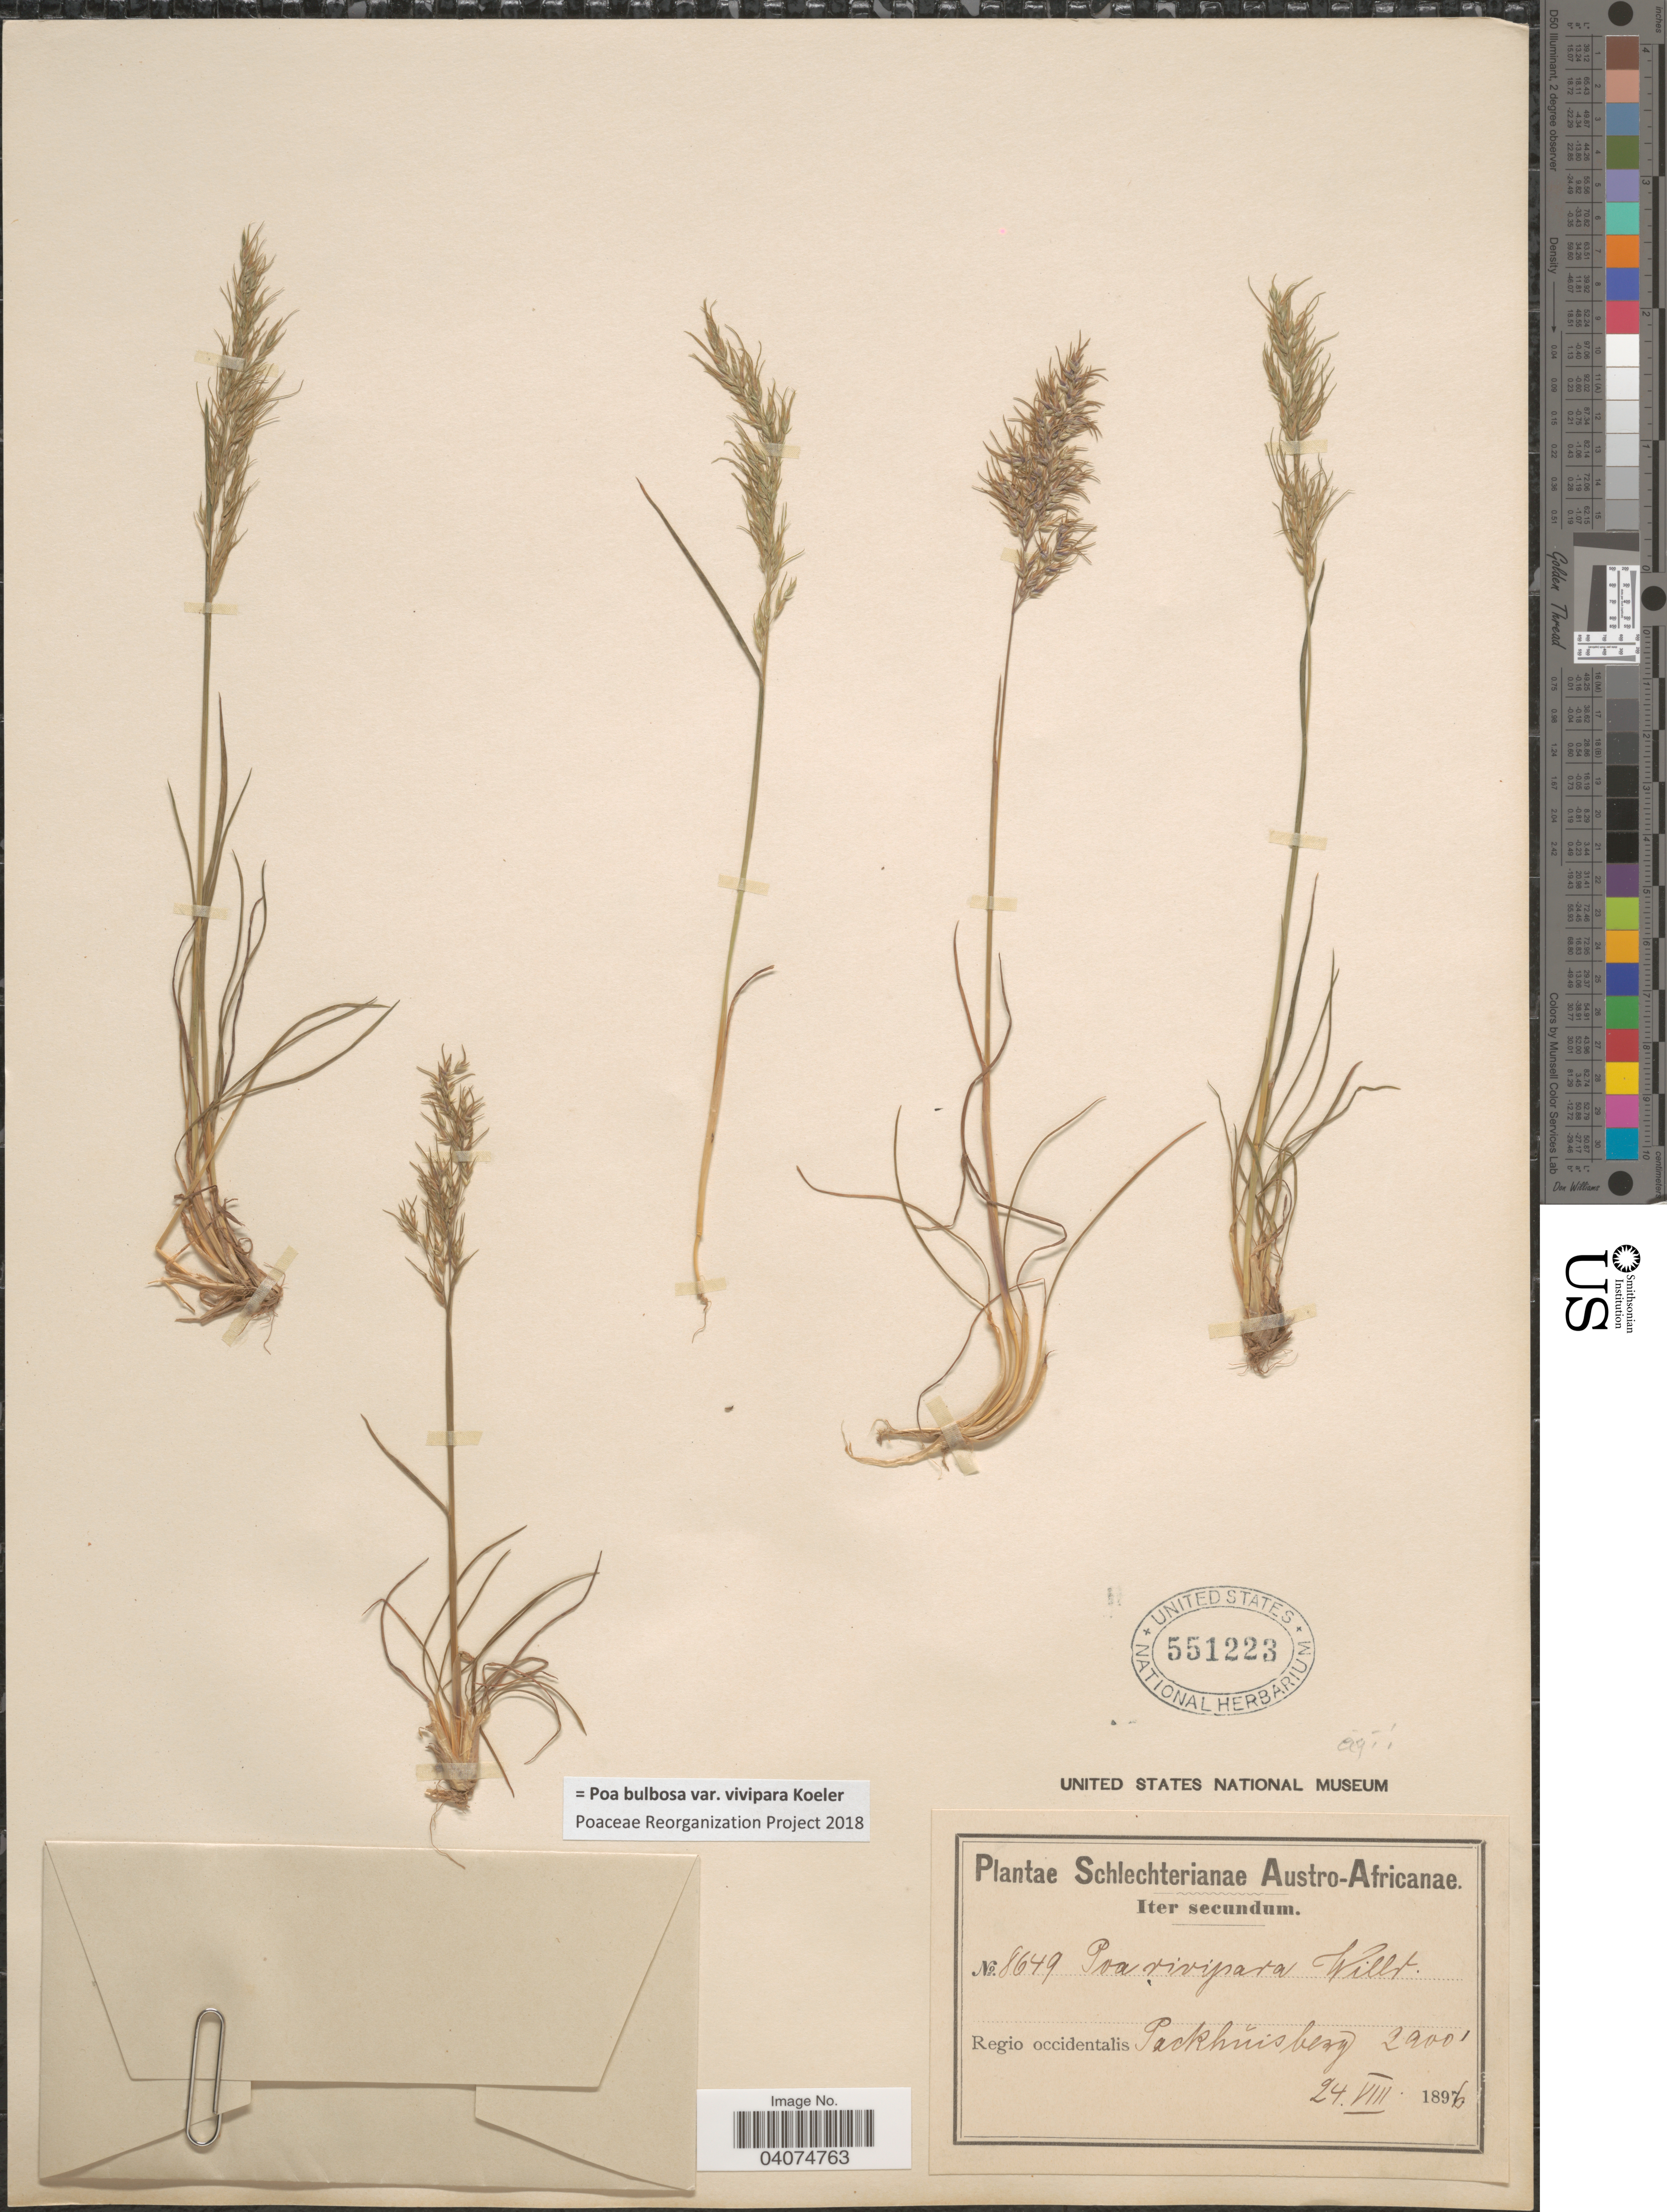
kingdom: Plantae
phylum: Tracheophyta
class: Liliopsida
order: Poales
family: Poaceae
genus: Poa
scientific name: Poa bulbosa subsp. bulbosa var. vivipara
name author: Koeler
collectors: Schlechter, --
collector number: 8649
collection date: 1896-08-24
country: South Africa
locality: Austro-Africanae. Regio occidentalis. Packhŭisberg.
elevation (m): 610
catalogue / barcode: US 551223